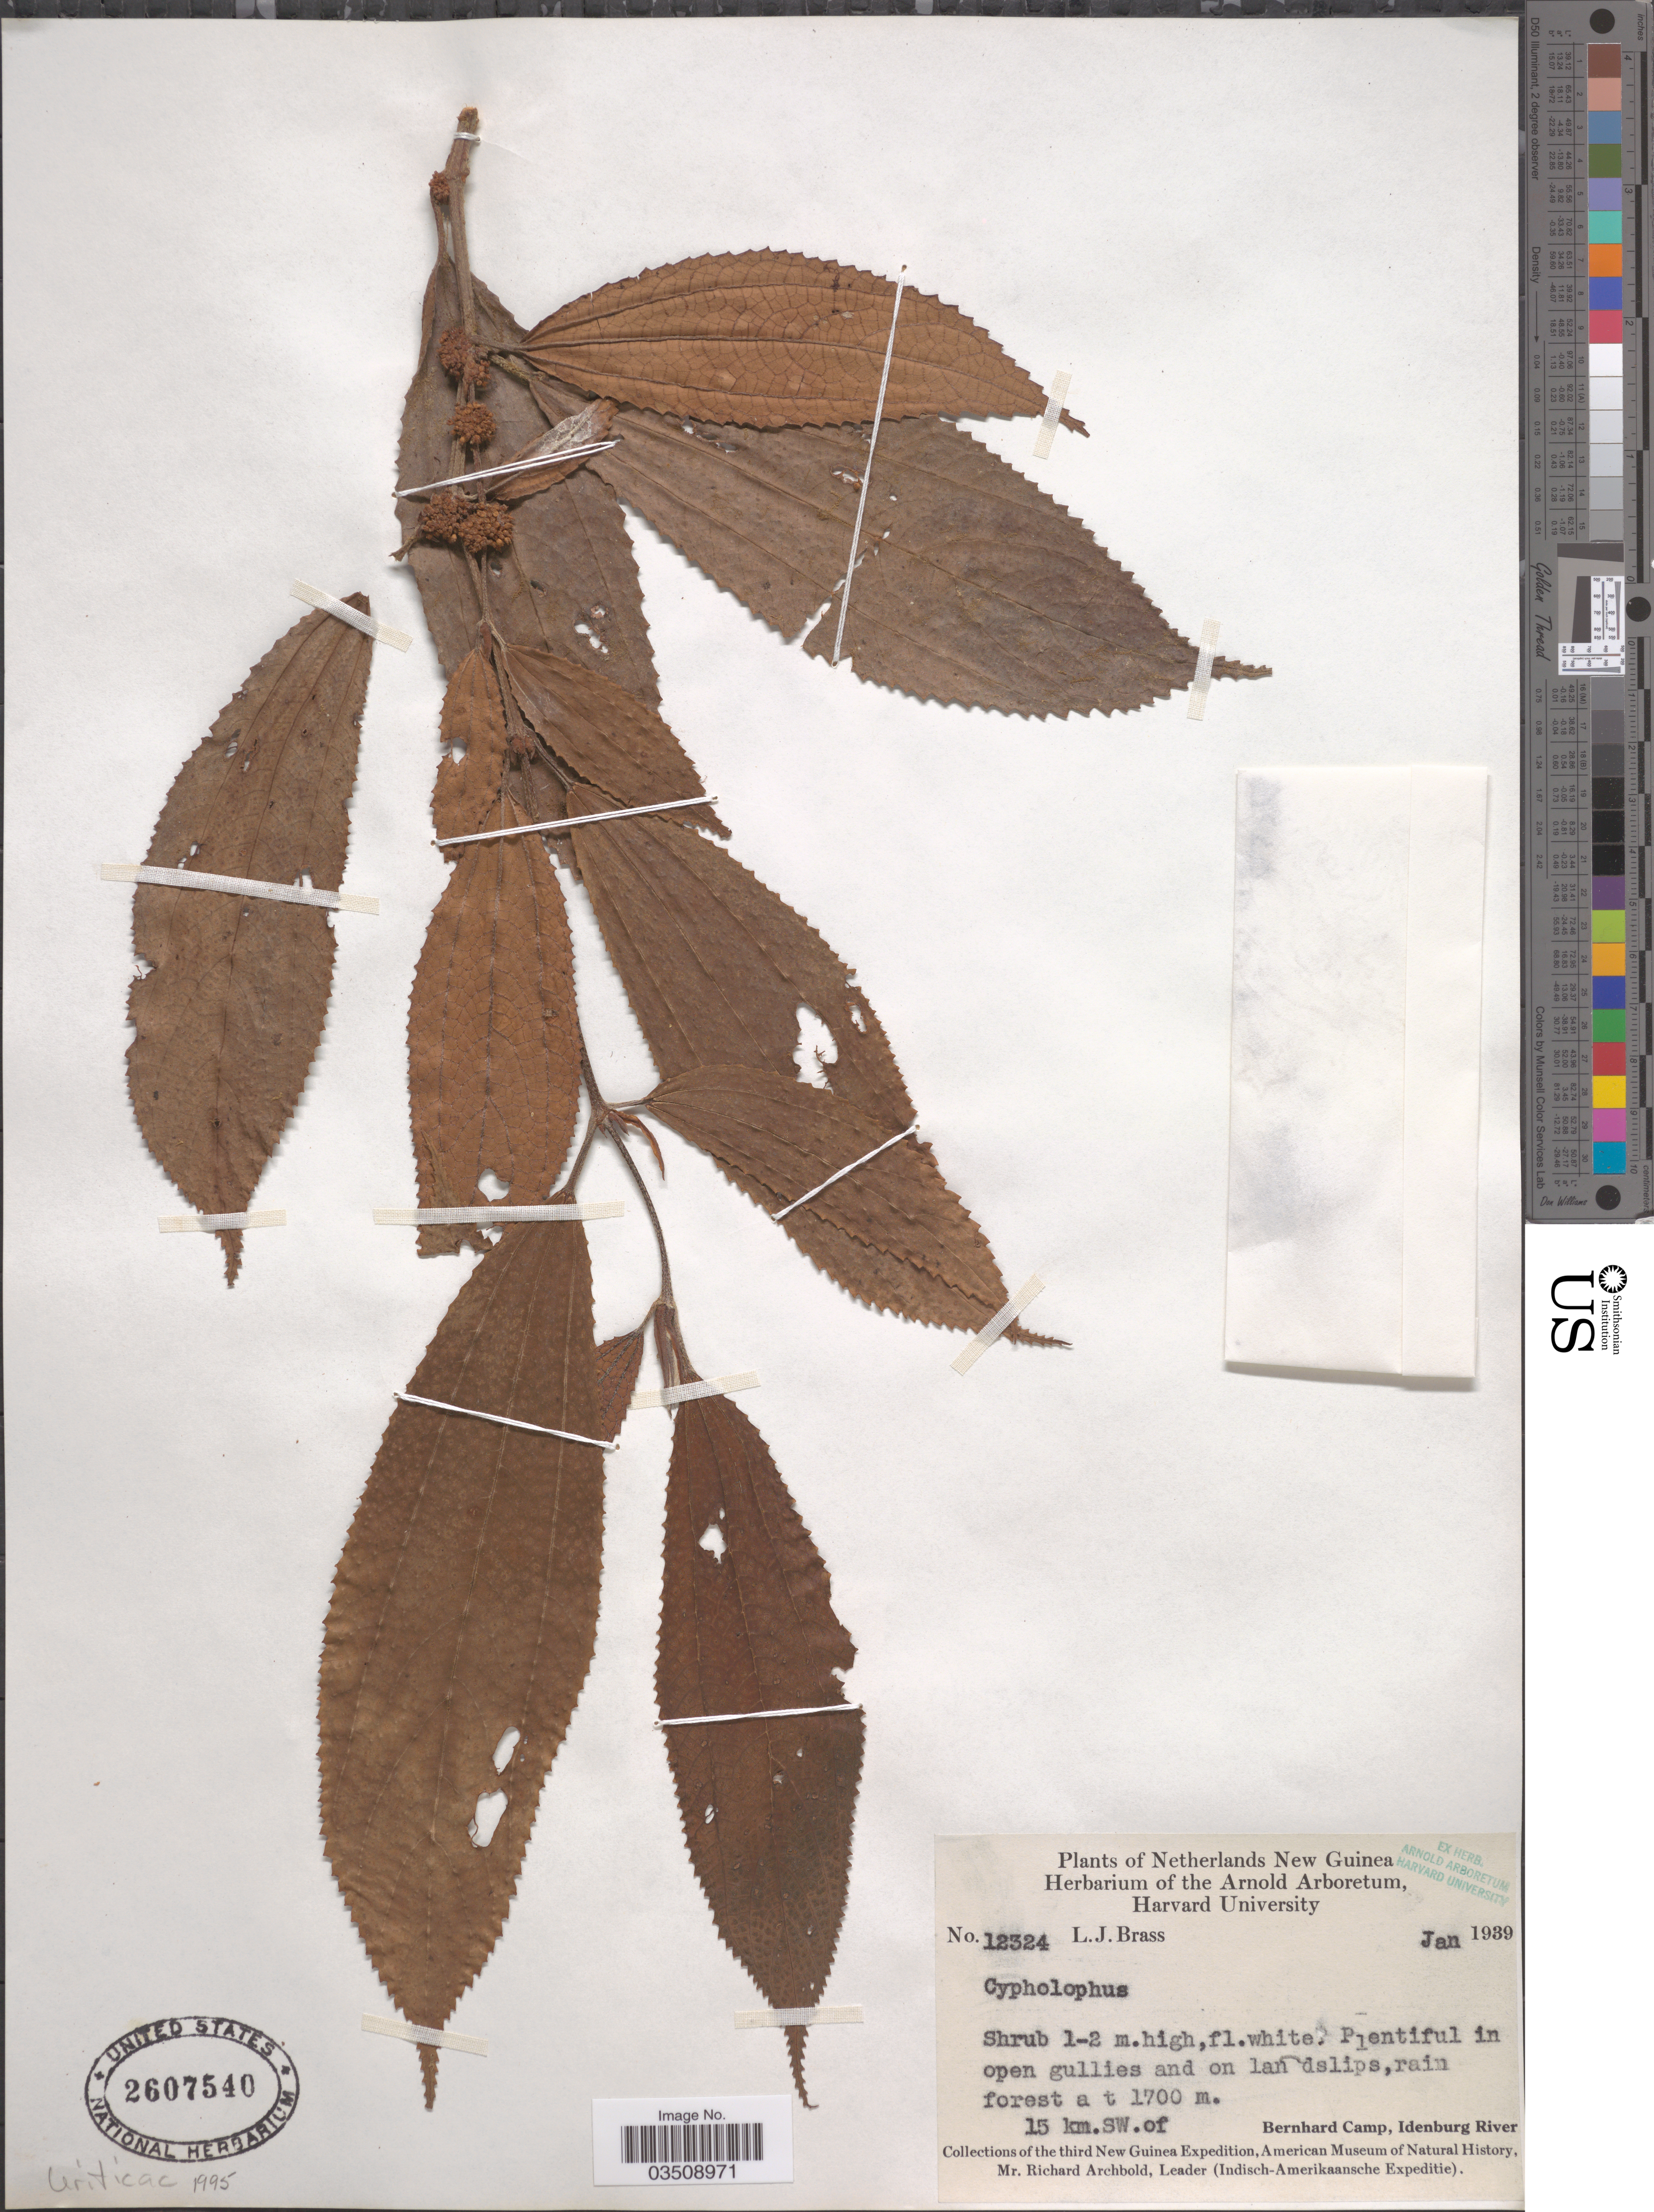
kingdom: Plantae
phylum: Tracheophyta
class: Magnoliopsida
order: Rosales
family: Urticaceae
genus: Cypholophus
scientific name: Cypholophus sp.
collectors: L. J. Brass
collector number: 12324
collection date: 1939-01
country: Indonesia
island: New Guinea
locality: Netherlands New Guinea. 15km. SW. of Bernhard Camp, Idenburg River.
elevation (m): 1700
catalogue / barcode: US 2607540